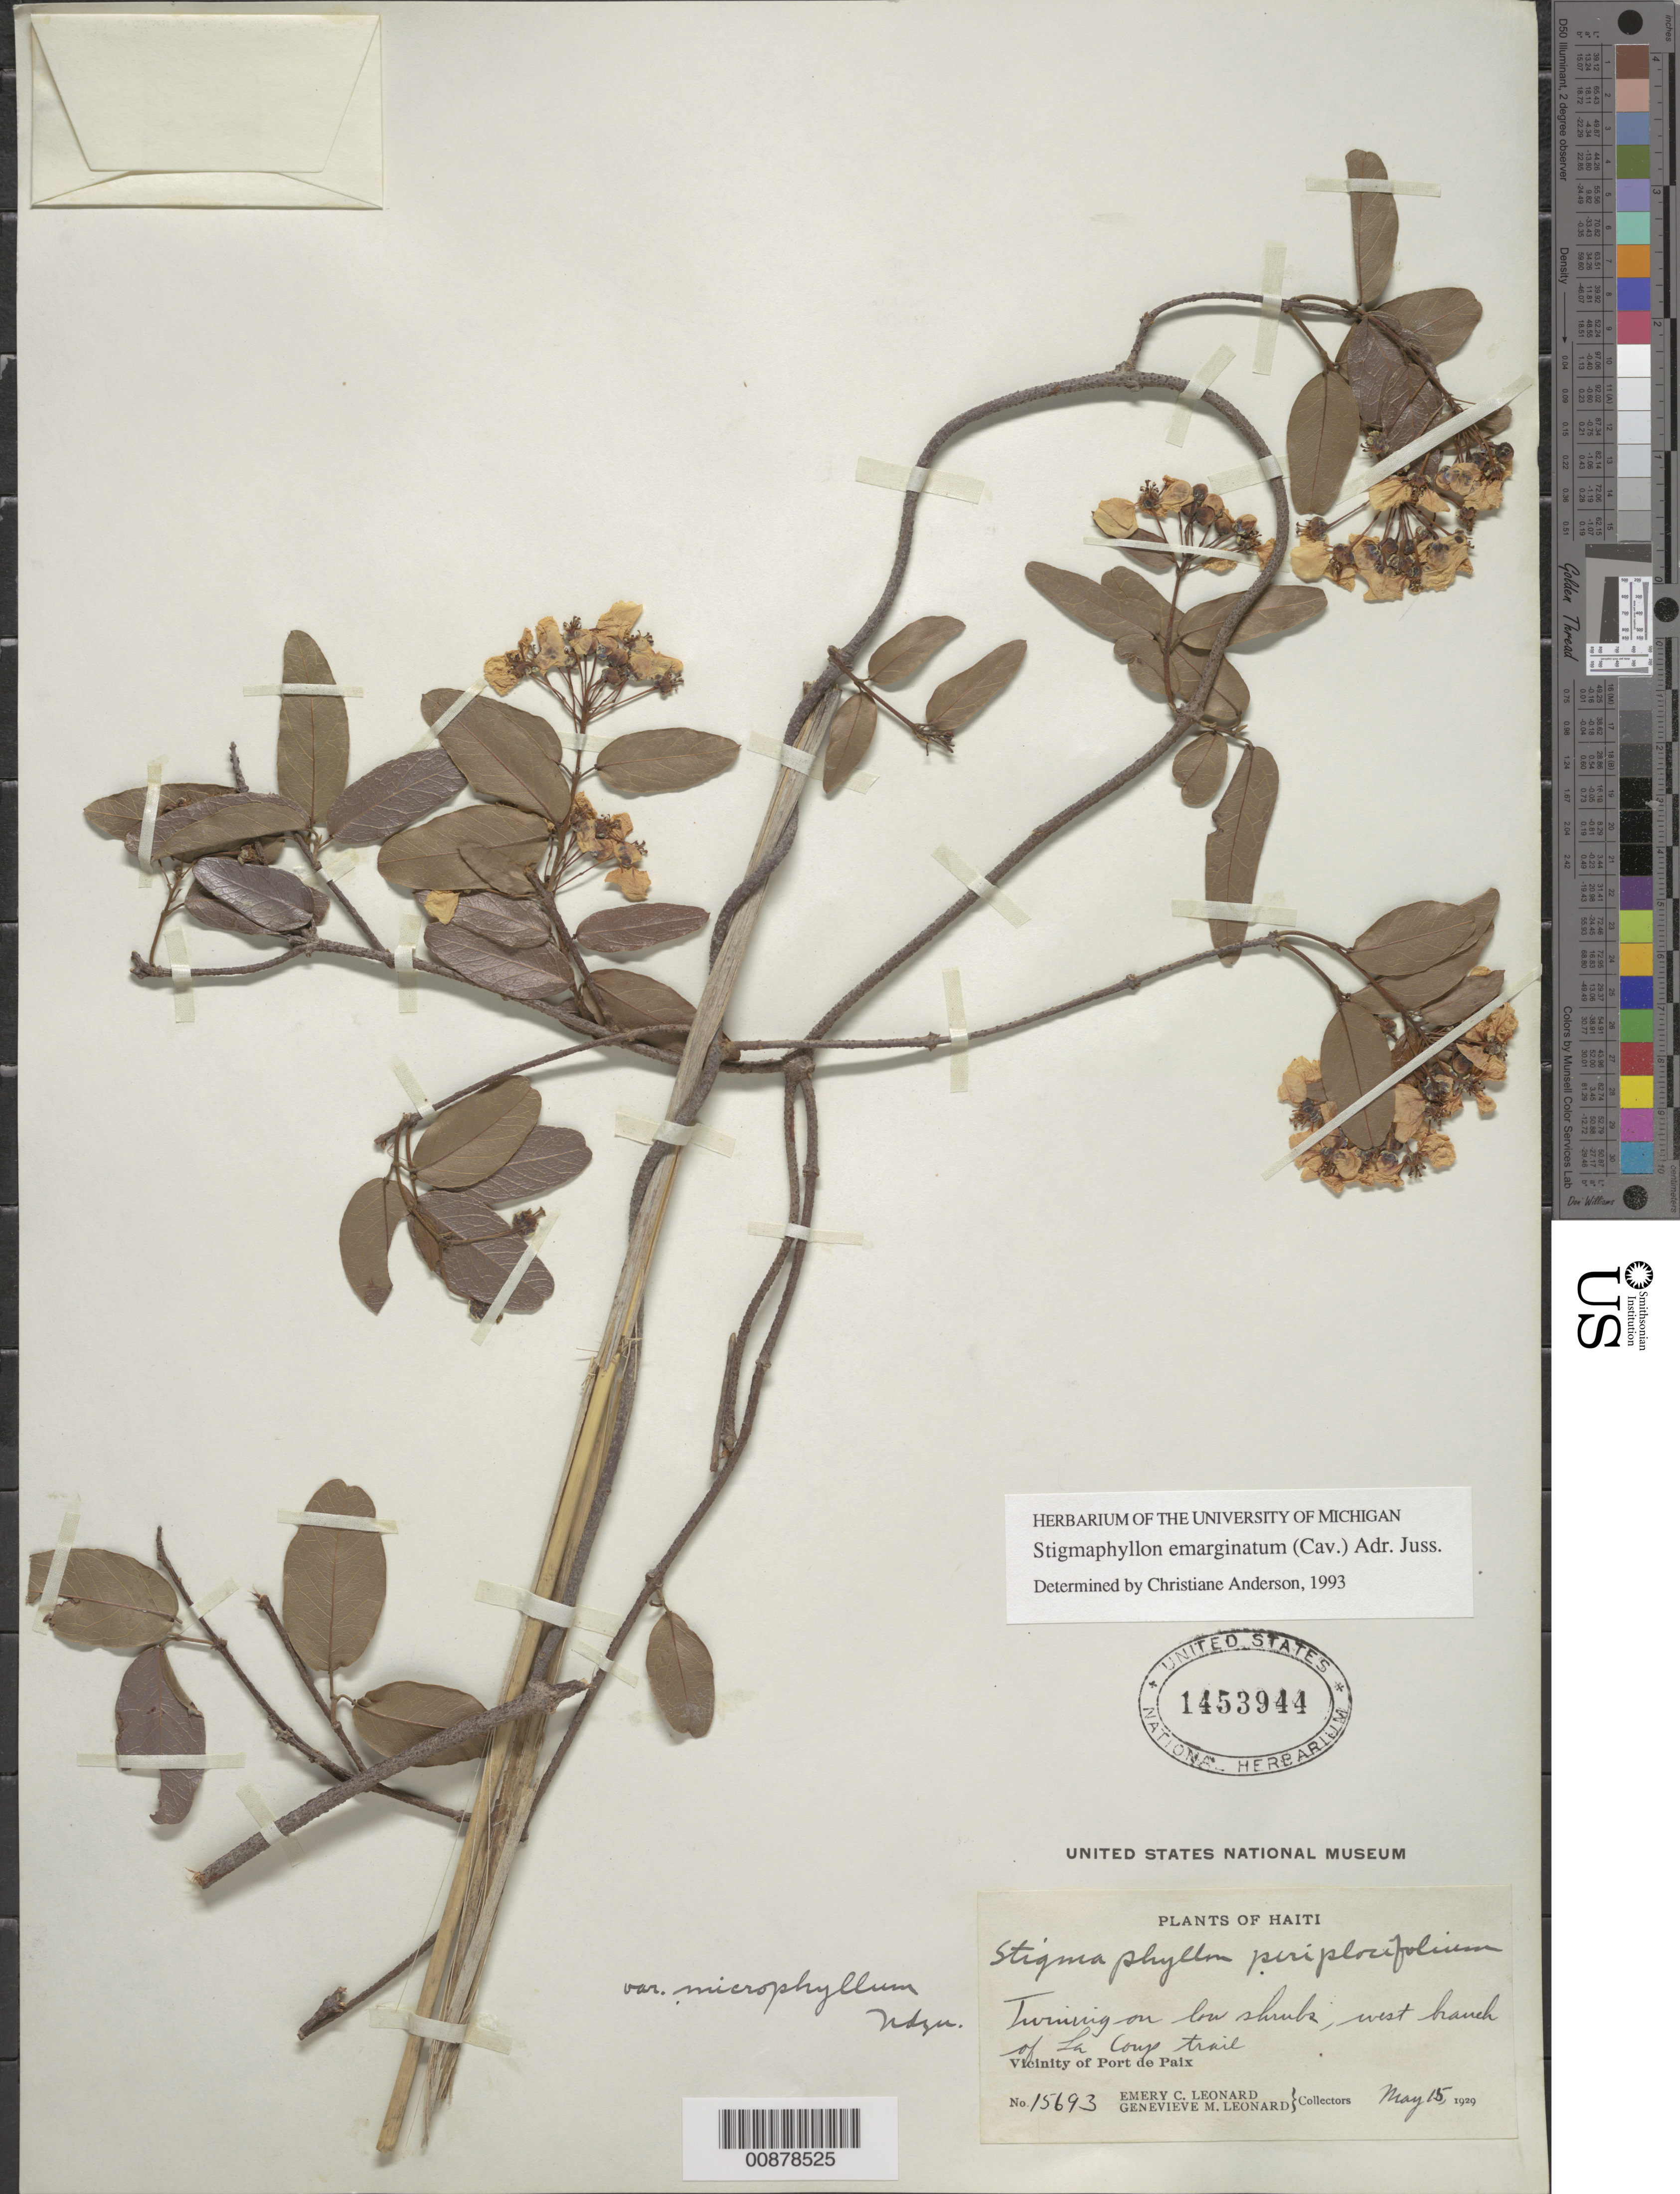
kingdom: Plantae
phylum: Tracheophyta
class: Magnoliopsida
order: Malpighiales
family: Malpighiaceae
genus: Stigmaphyllon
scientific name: Stigmaphyllon emarginatum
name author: (Cav.) A. Juss.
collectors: E. C. Leonard & G. M. Leonard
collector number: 15693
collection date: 1929-05-15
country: Haiti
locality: West branch of La Coup trail. Vicinity of Port de Paix.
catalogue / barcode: US 1453944